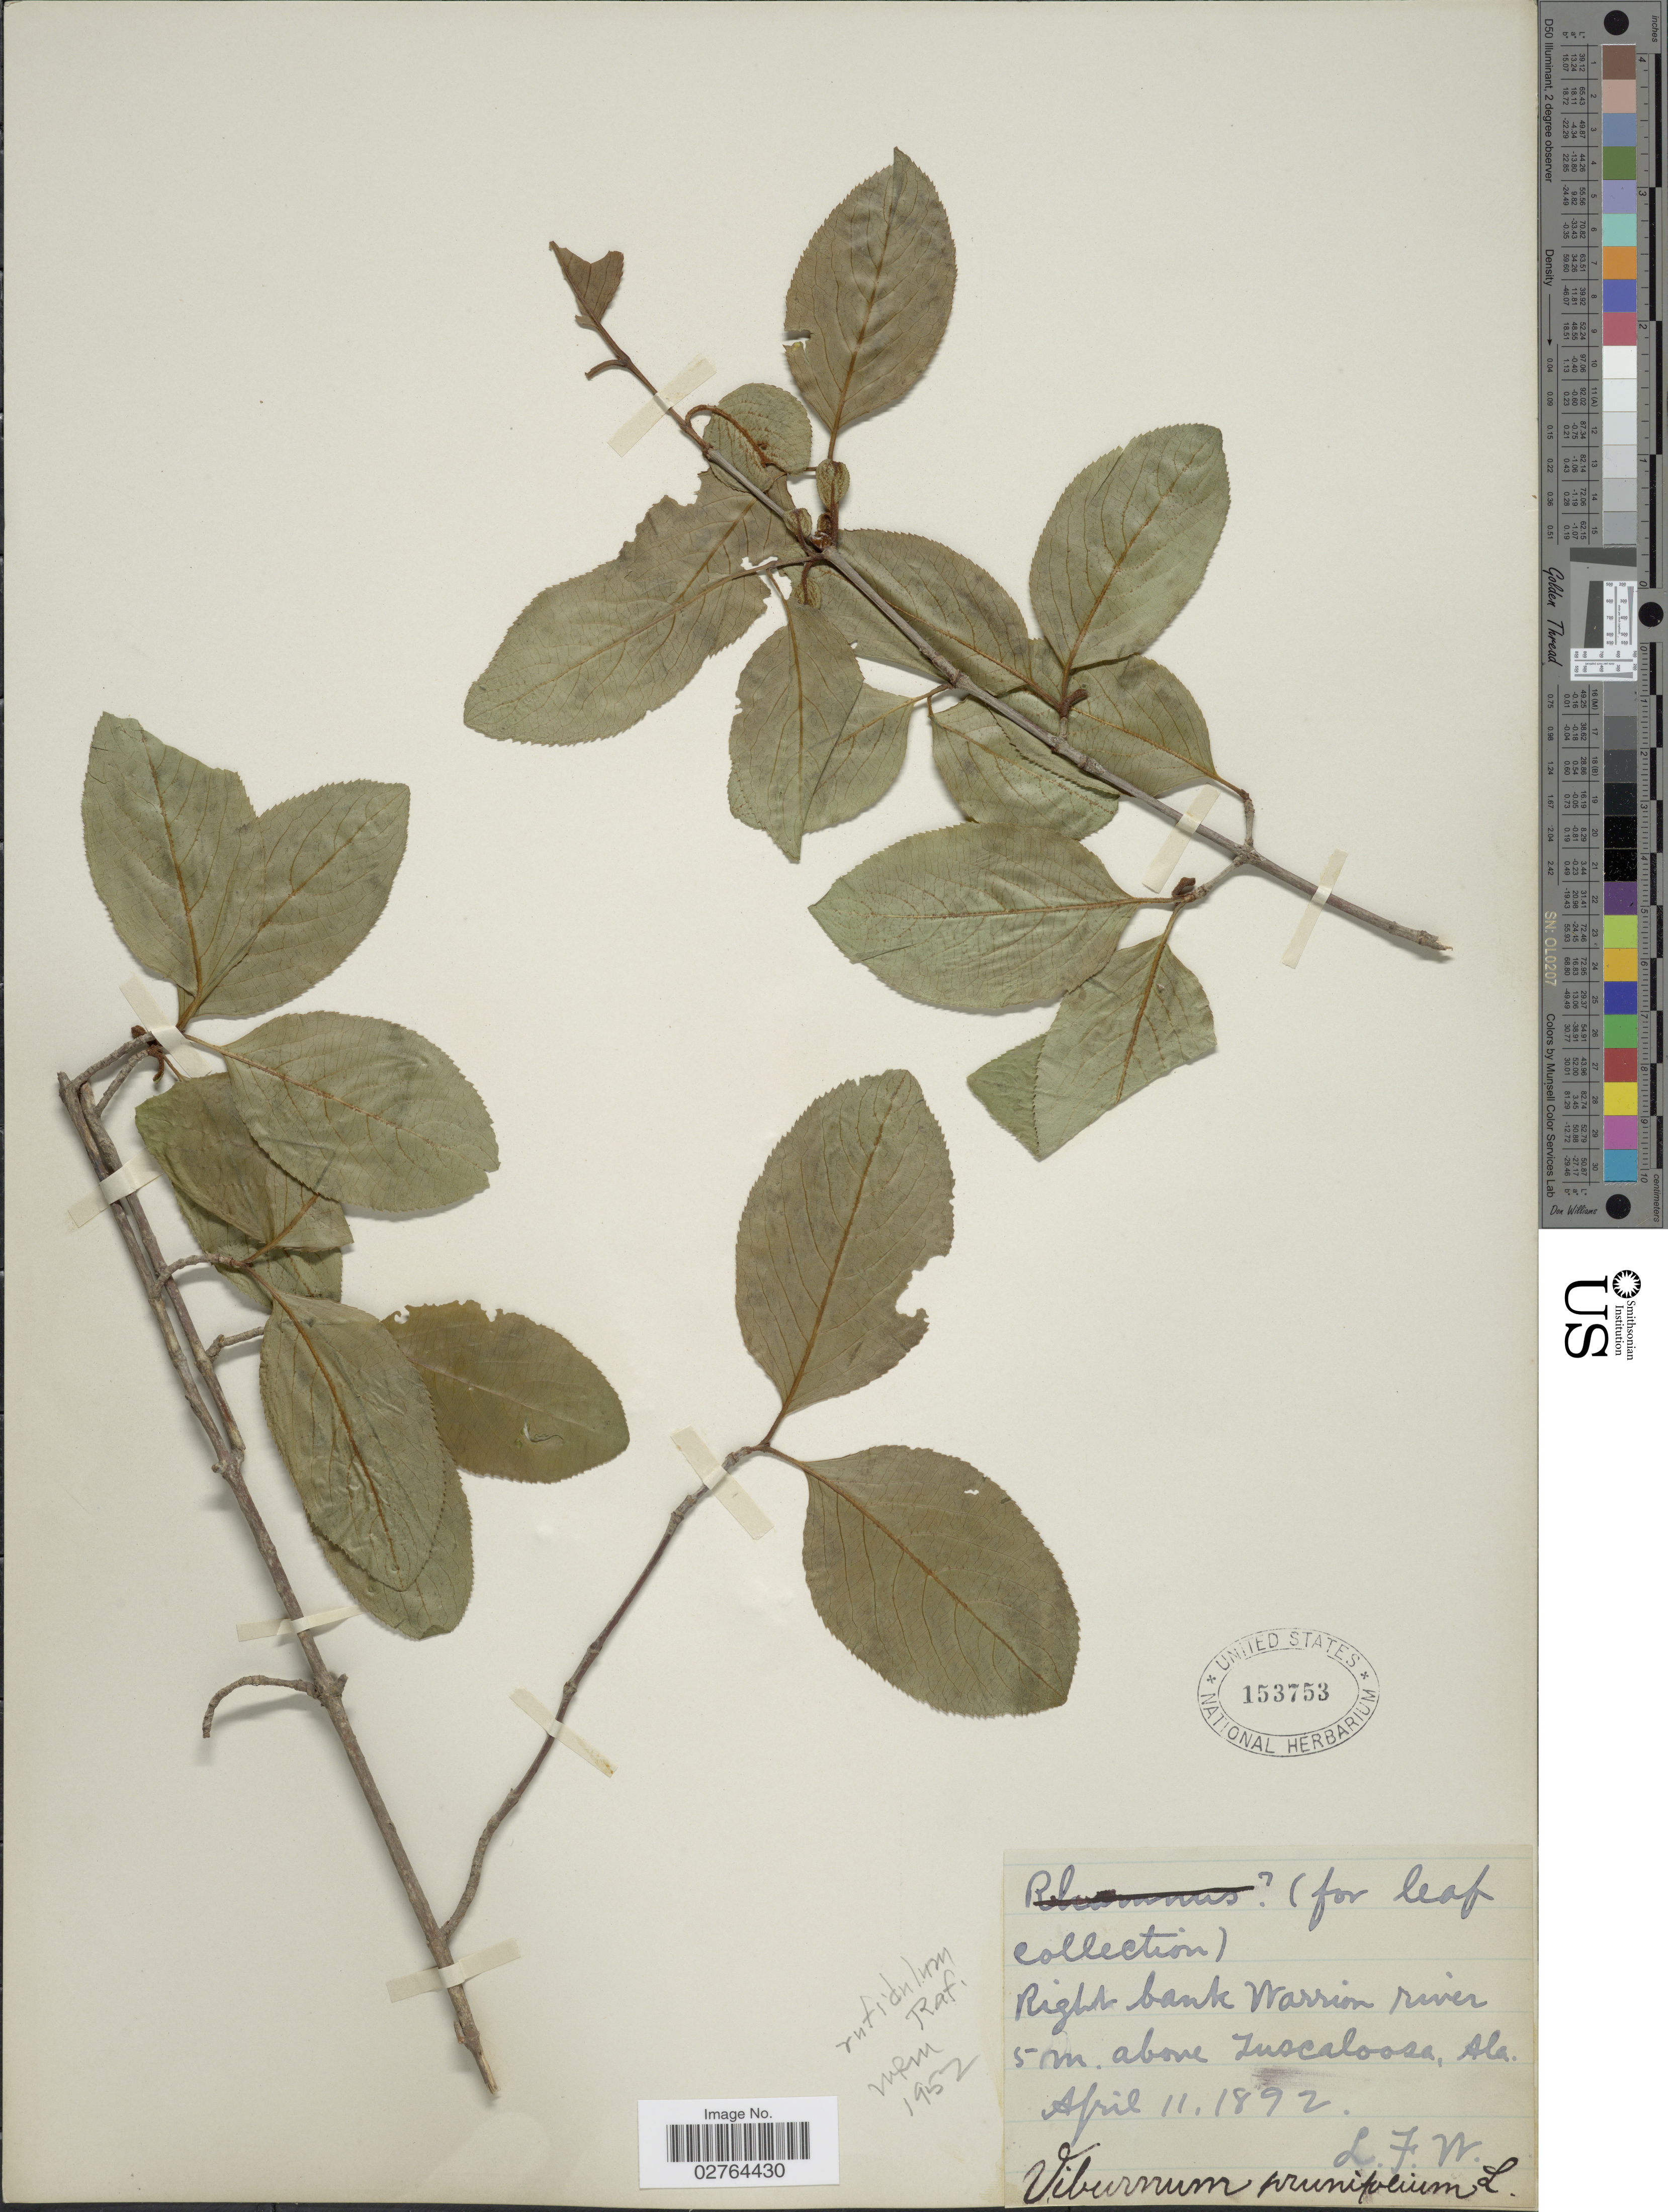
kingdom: Plantae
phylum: Tracheophyta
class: Magnoliopsida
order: Dipsacales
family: Viburnaceae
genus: Viburnum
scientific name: Viburnum rufidulum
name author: Raf.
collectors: L. F. W.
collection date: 1892-04-11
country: United States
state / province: Alabama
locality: Right bank Marion River 5 mi. above Tuscaloosa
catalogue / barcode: US 153753